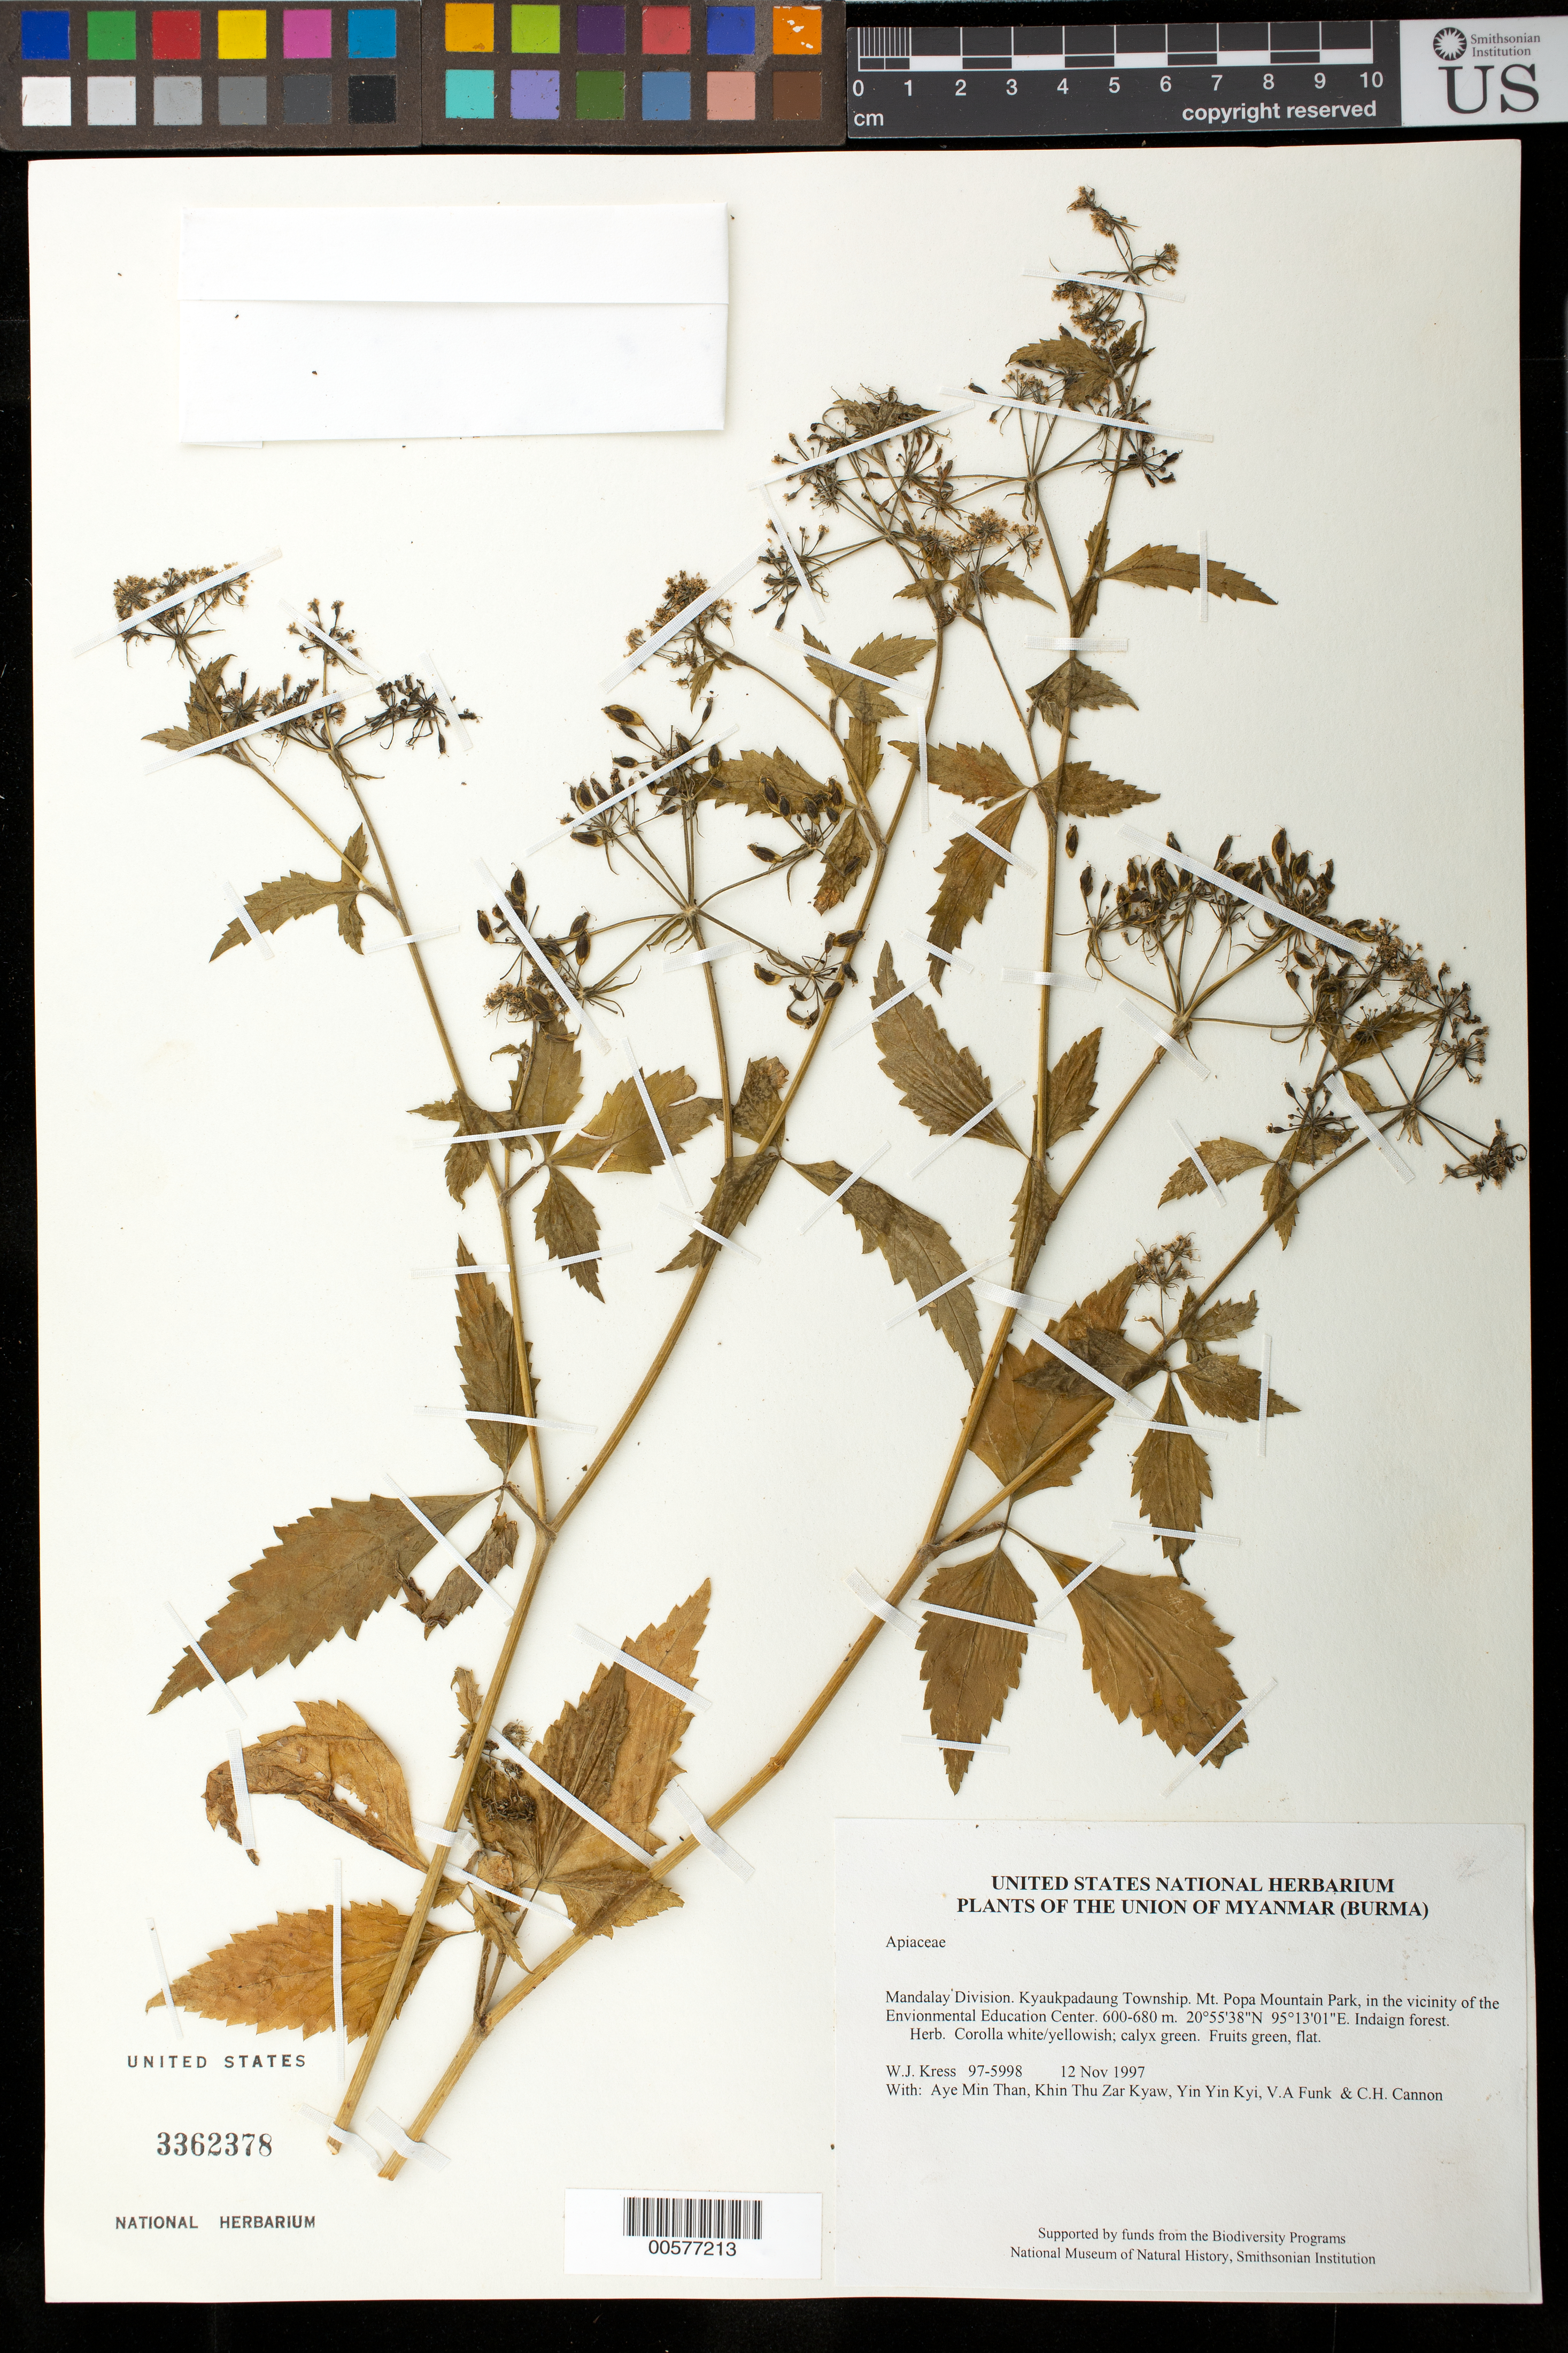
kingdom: Plantae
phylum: Tracheophyta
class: Magnoliopsida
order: Apiales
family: Apiaceae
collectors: W. J. Kress, Aye Min Than, Khin Thu Zar Kyaw, Yin Yin Kyi, V. Funk & C. H. Cannon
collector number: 97-5998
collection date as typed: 12 Nov 1997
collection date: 1997-11-12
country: Myanmar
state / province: Mandalay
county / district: Kyaukpadaung Township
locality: Mt. Popa Mountain Park, in the vicinity of the Envionmental Education Center.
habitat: Indaign forest.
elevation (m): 600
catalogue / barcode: US 3362378